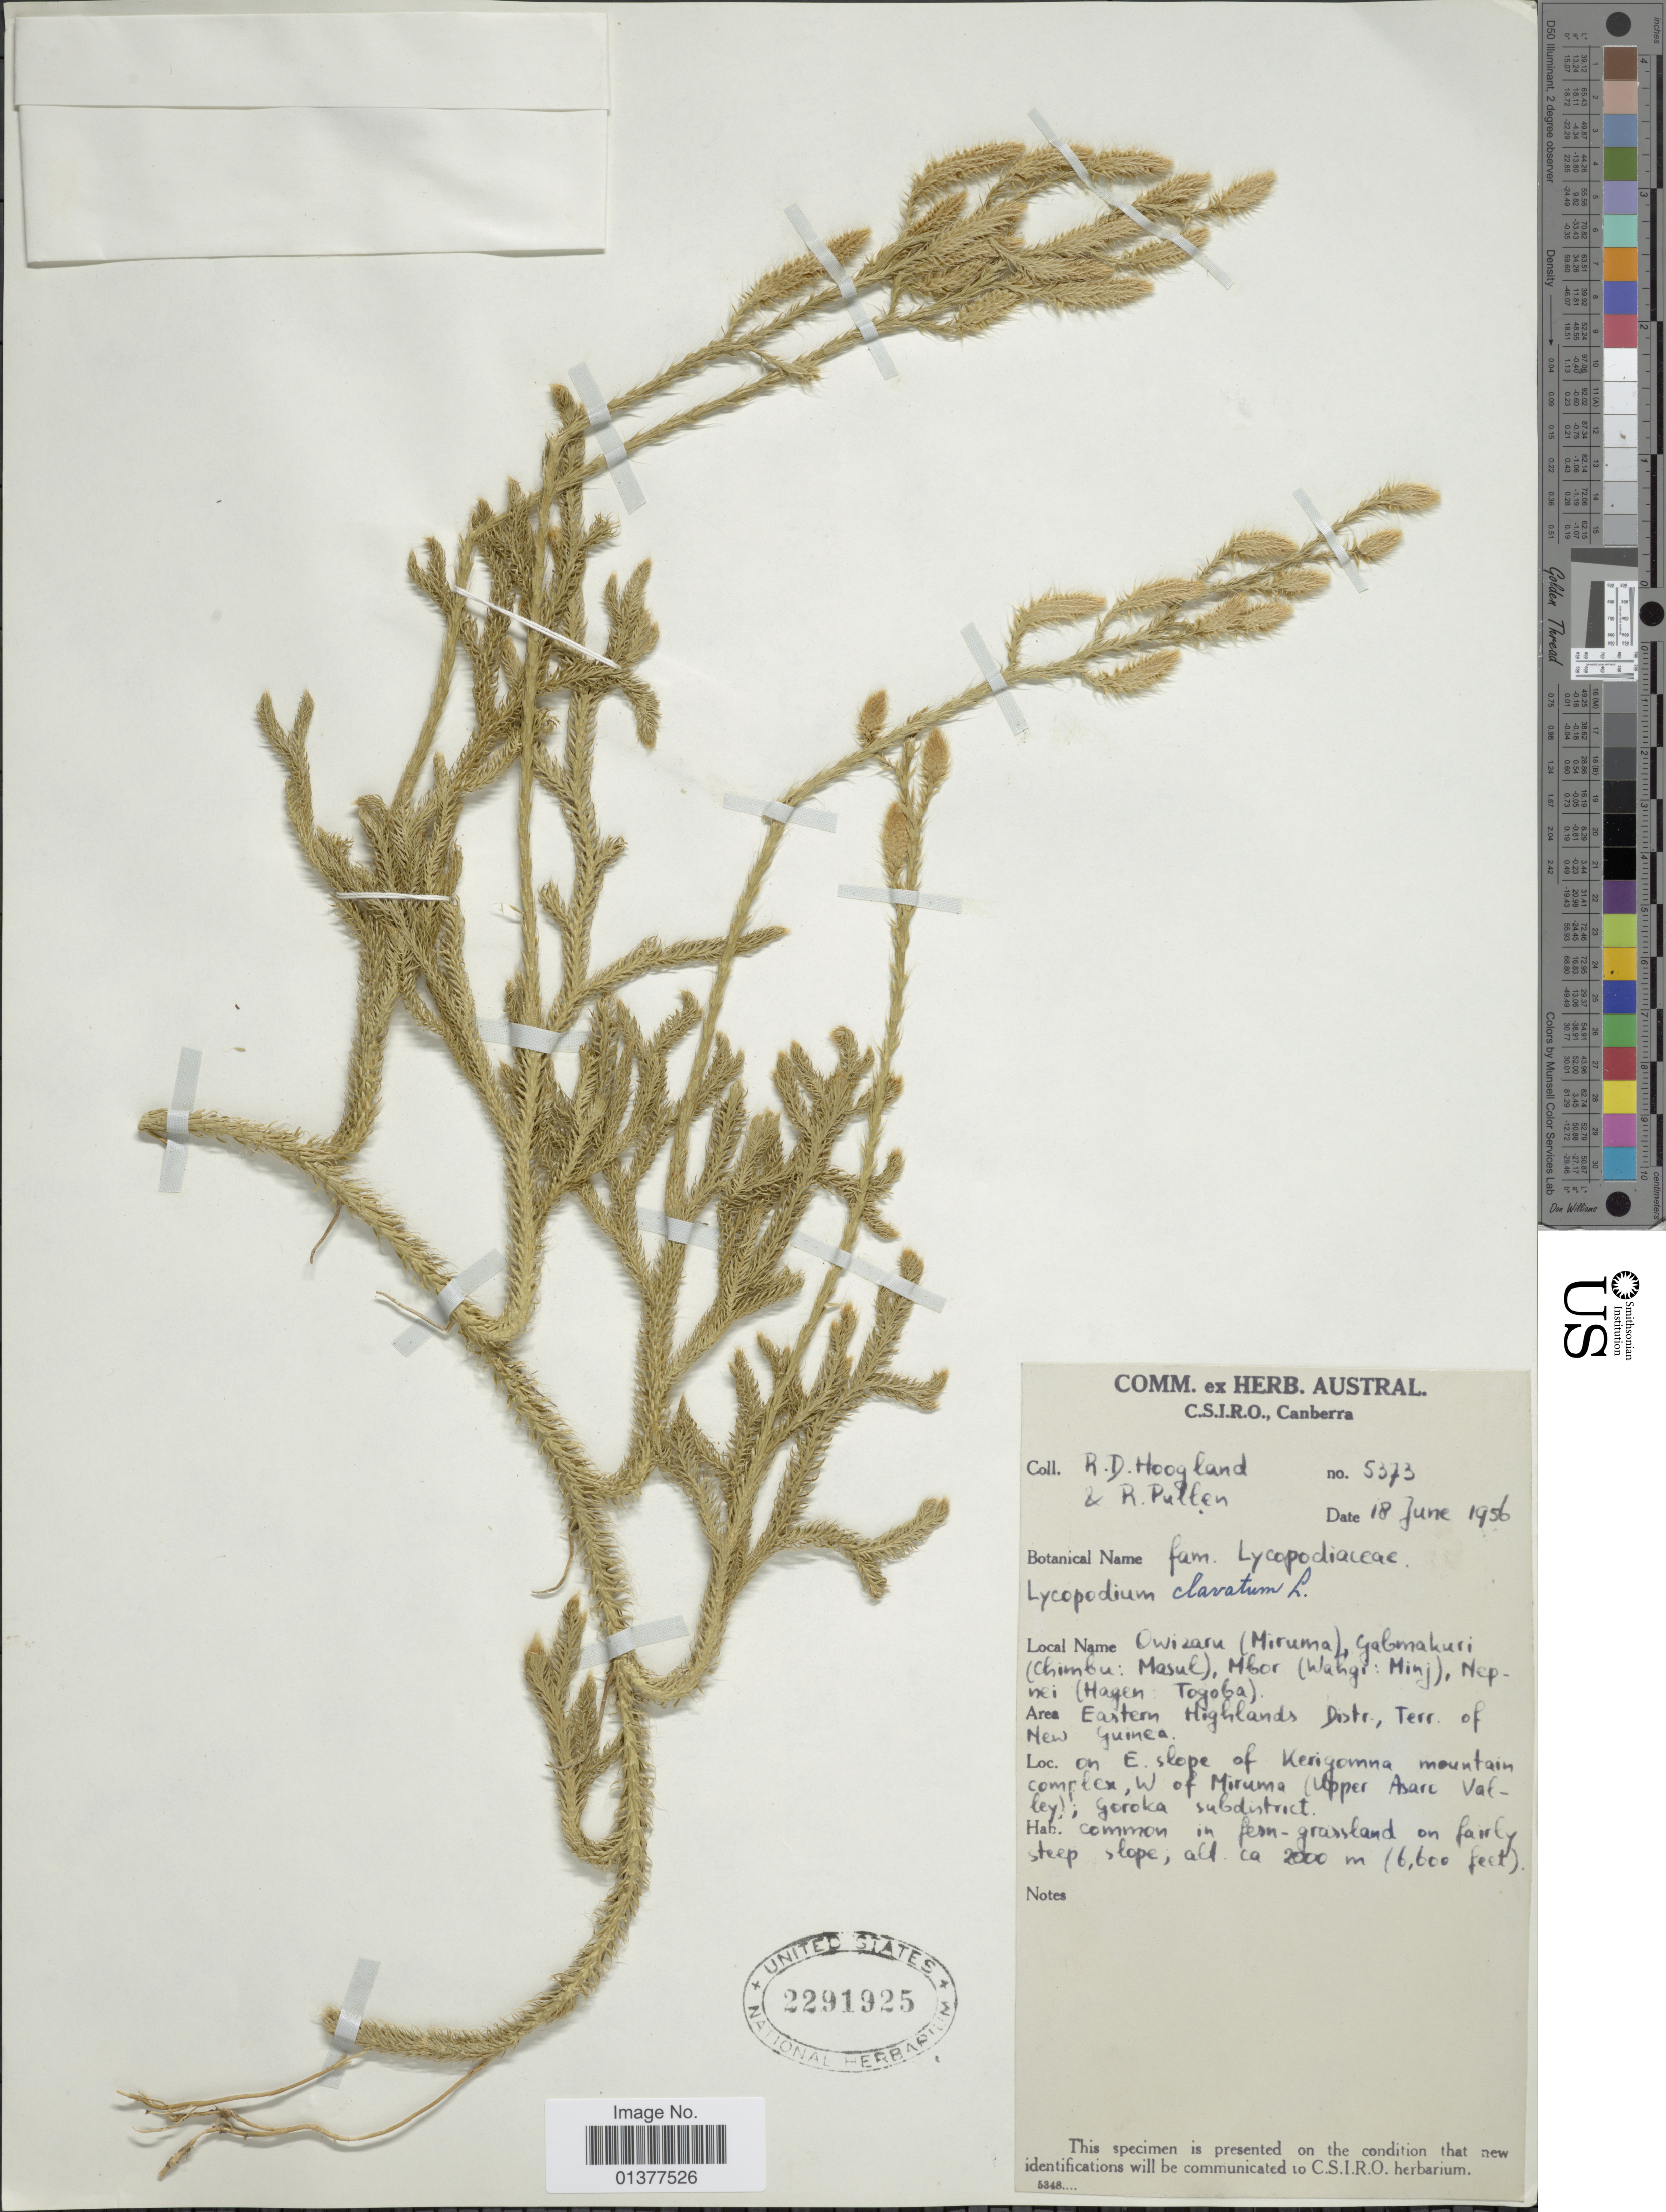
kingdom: Plantae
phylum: Tracheophyta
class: Lycopodiopsida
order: Lycopodiales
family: Lycopodiaceae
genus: Lycopodium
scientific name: Lycopodium clavatum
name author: L.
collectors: R. D. Hoogland & R. Pullen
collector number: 5373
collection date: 1956-06-18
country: Papua New Guinea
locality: Eastern Highlands Distr., Terr. of New Guinea, On E. slope of Kerigomna mountain complex W of Miruma (Upper Asaro valley); Goroka subdistrict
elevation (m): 2000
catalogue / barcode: US 2291925